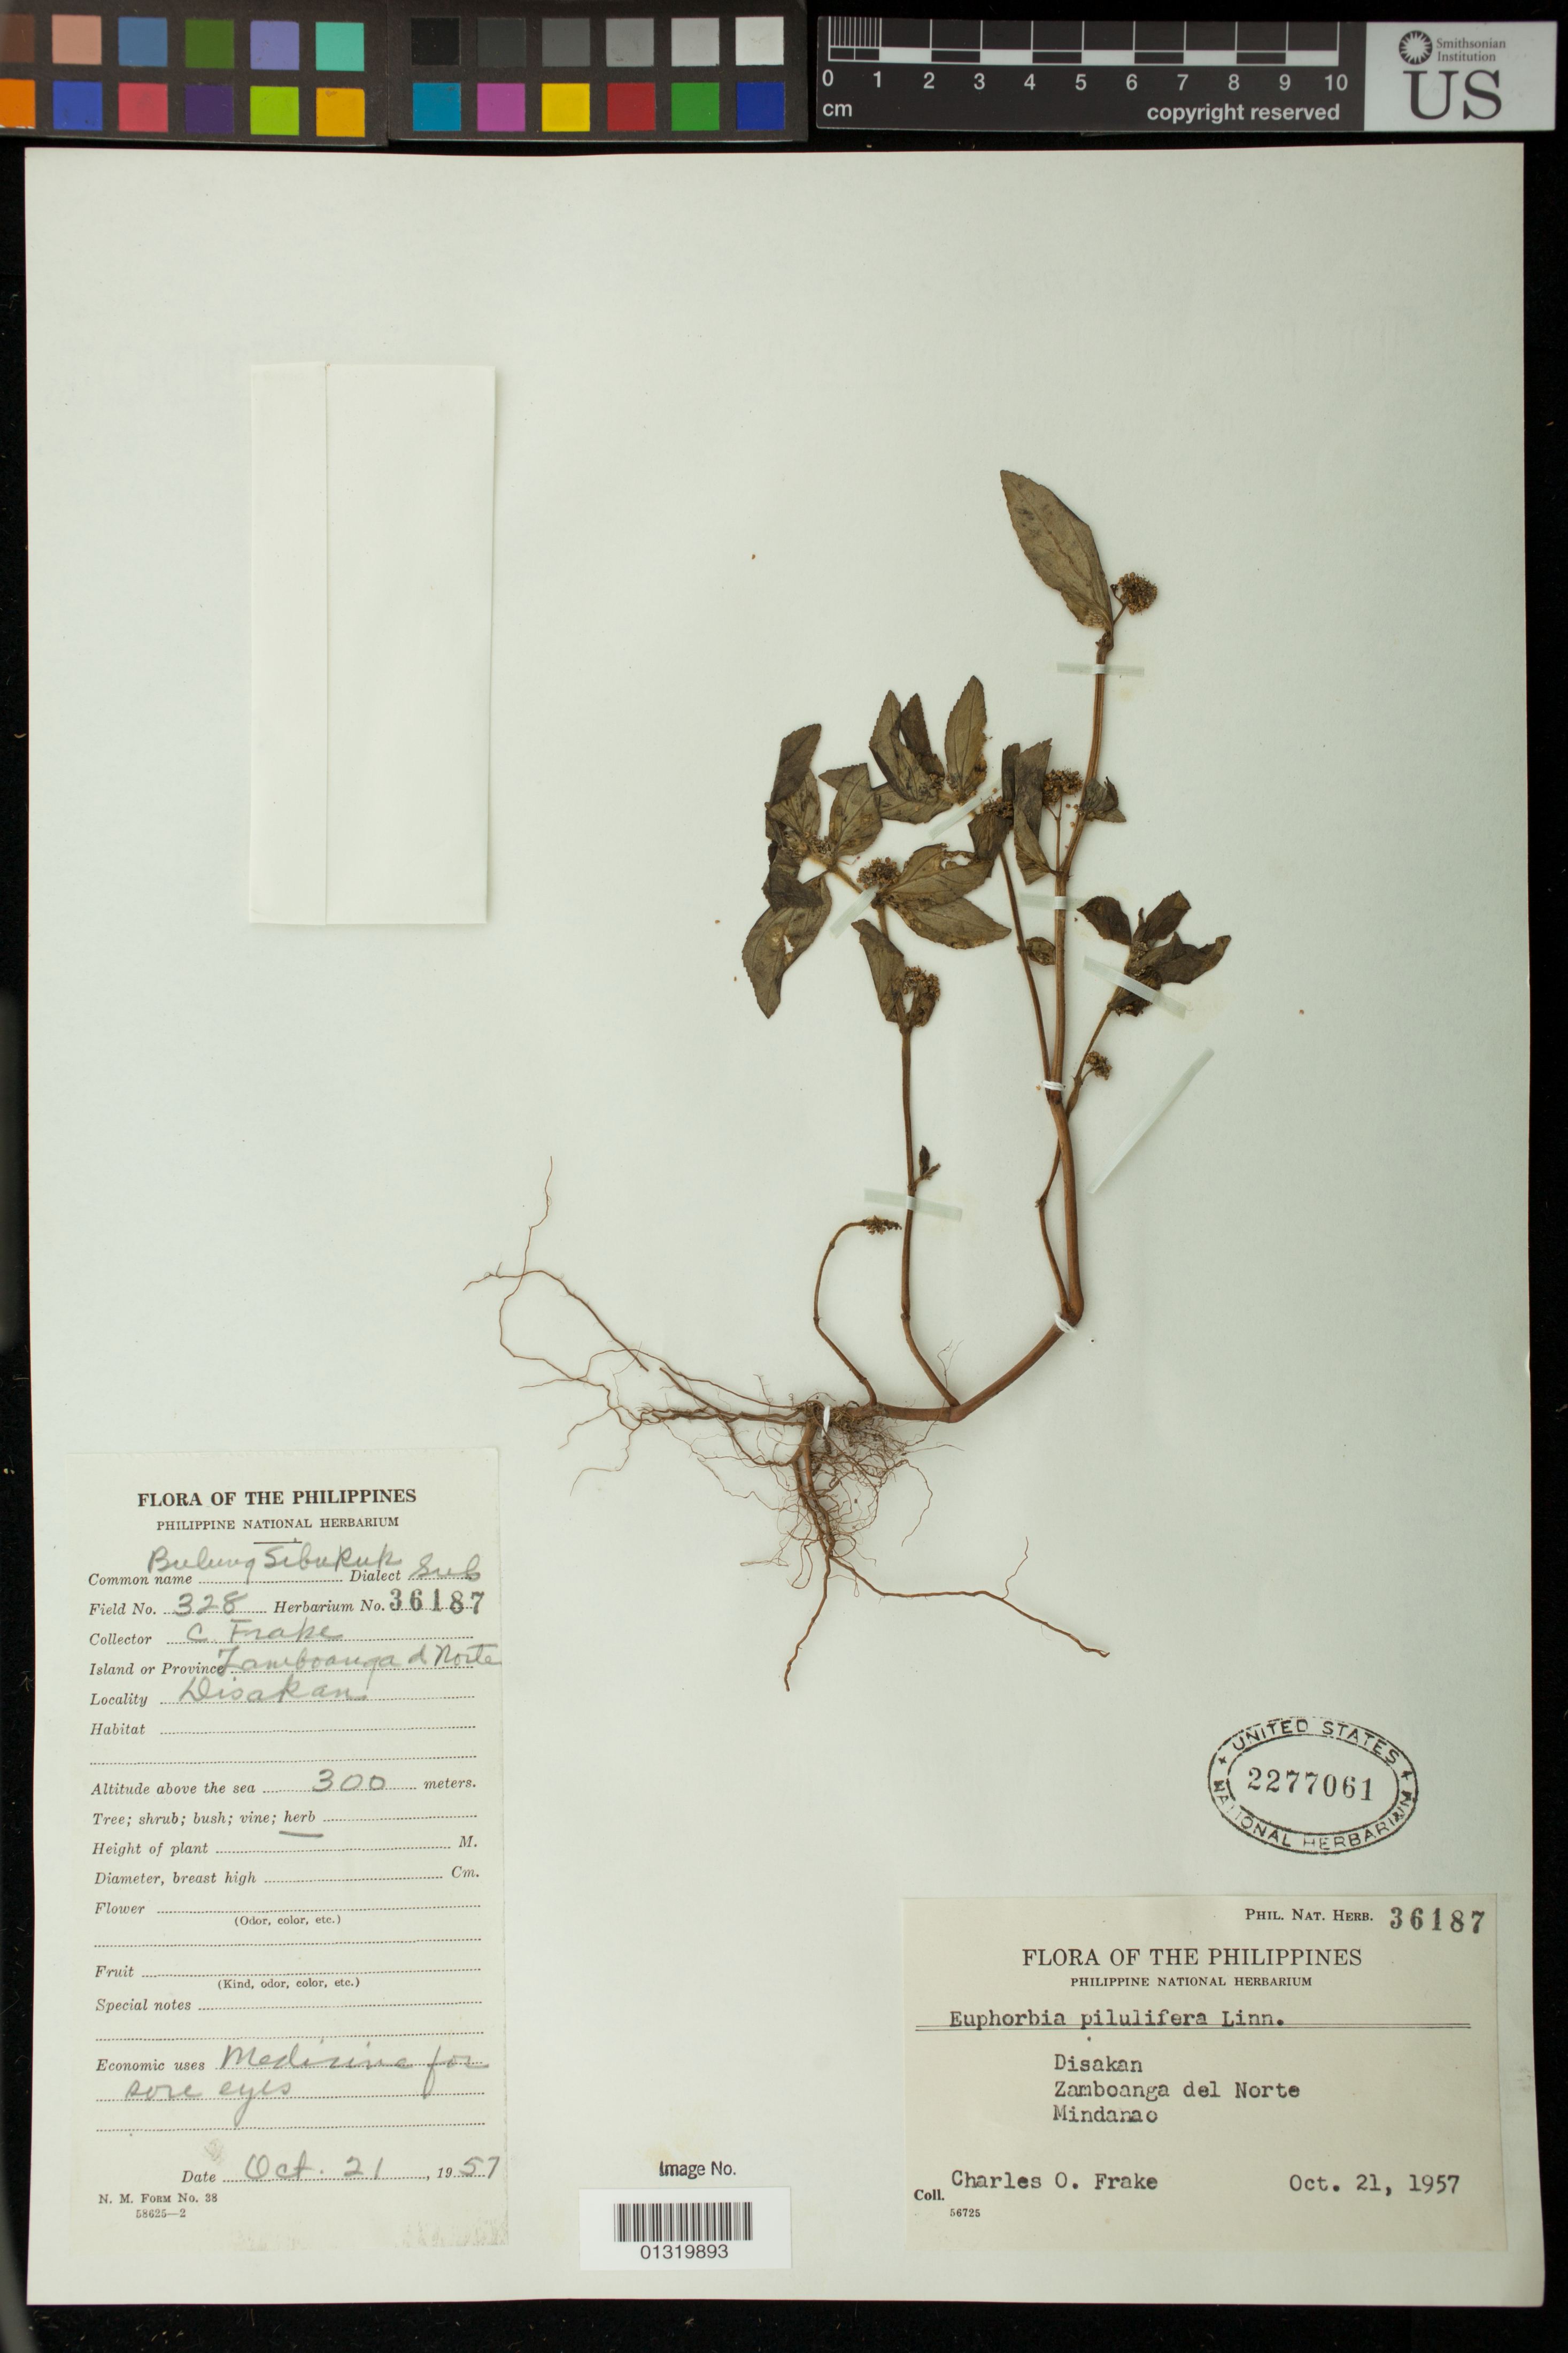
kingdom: Plantae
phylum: Tracheophyta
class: Magnoliopsida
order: Malpighiales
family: Euphorbiaceae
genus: Euphorbia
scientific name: Euphorbia hirta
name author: L.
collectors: C. O. Frake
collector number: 328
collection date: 1957-10-21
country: Philippines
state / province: Zamboanga Peninsula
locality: Disakan; Zamboanga del Norte; Mindanao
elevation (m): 300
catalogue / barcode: US 2277061